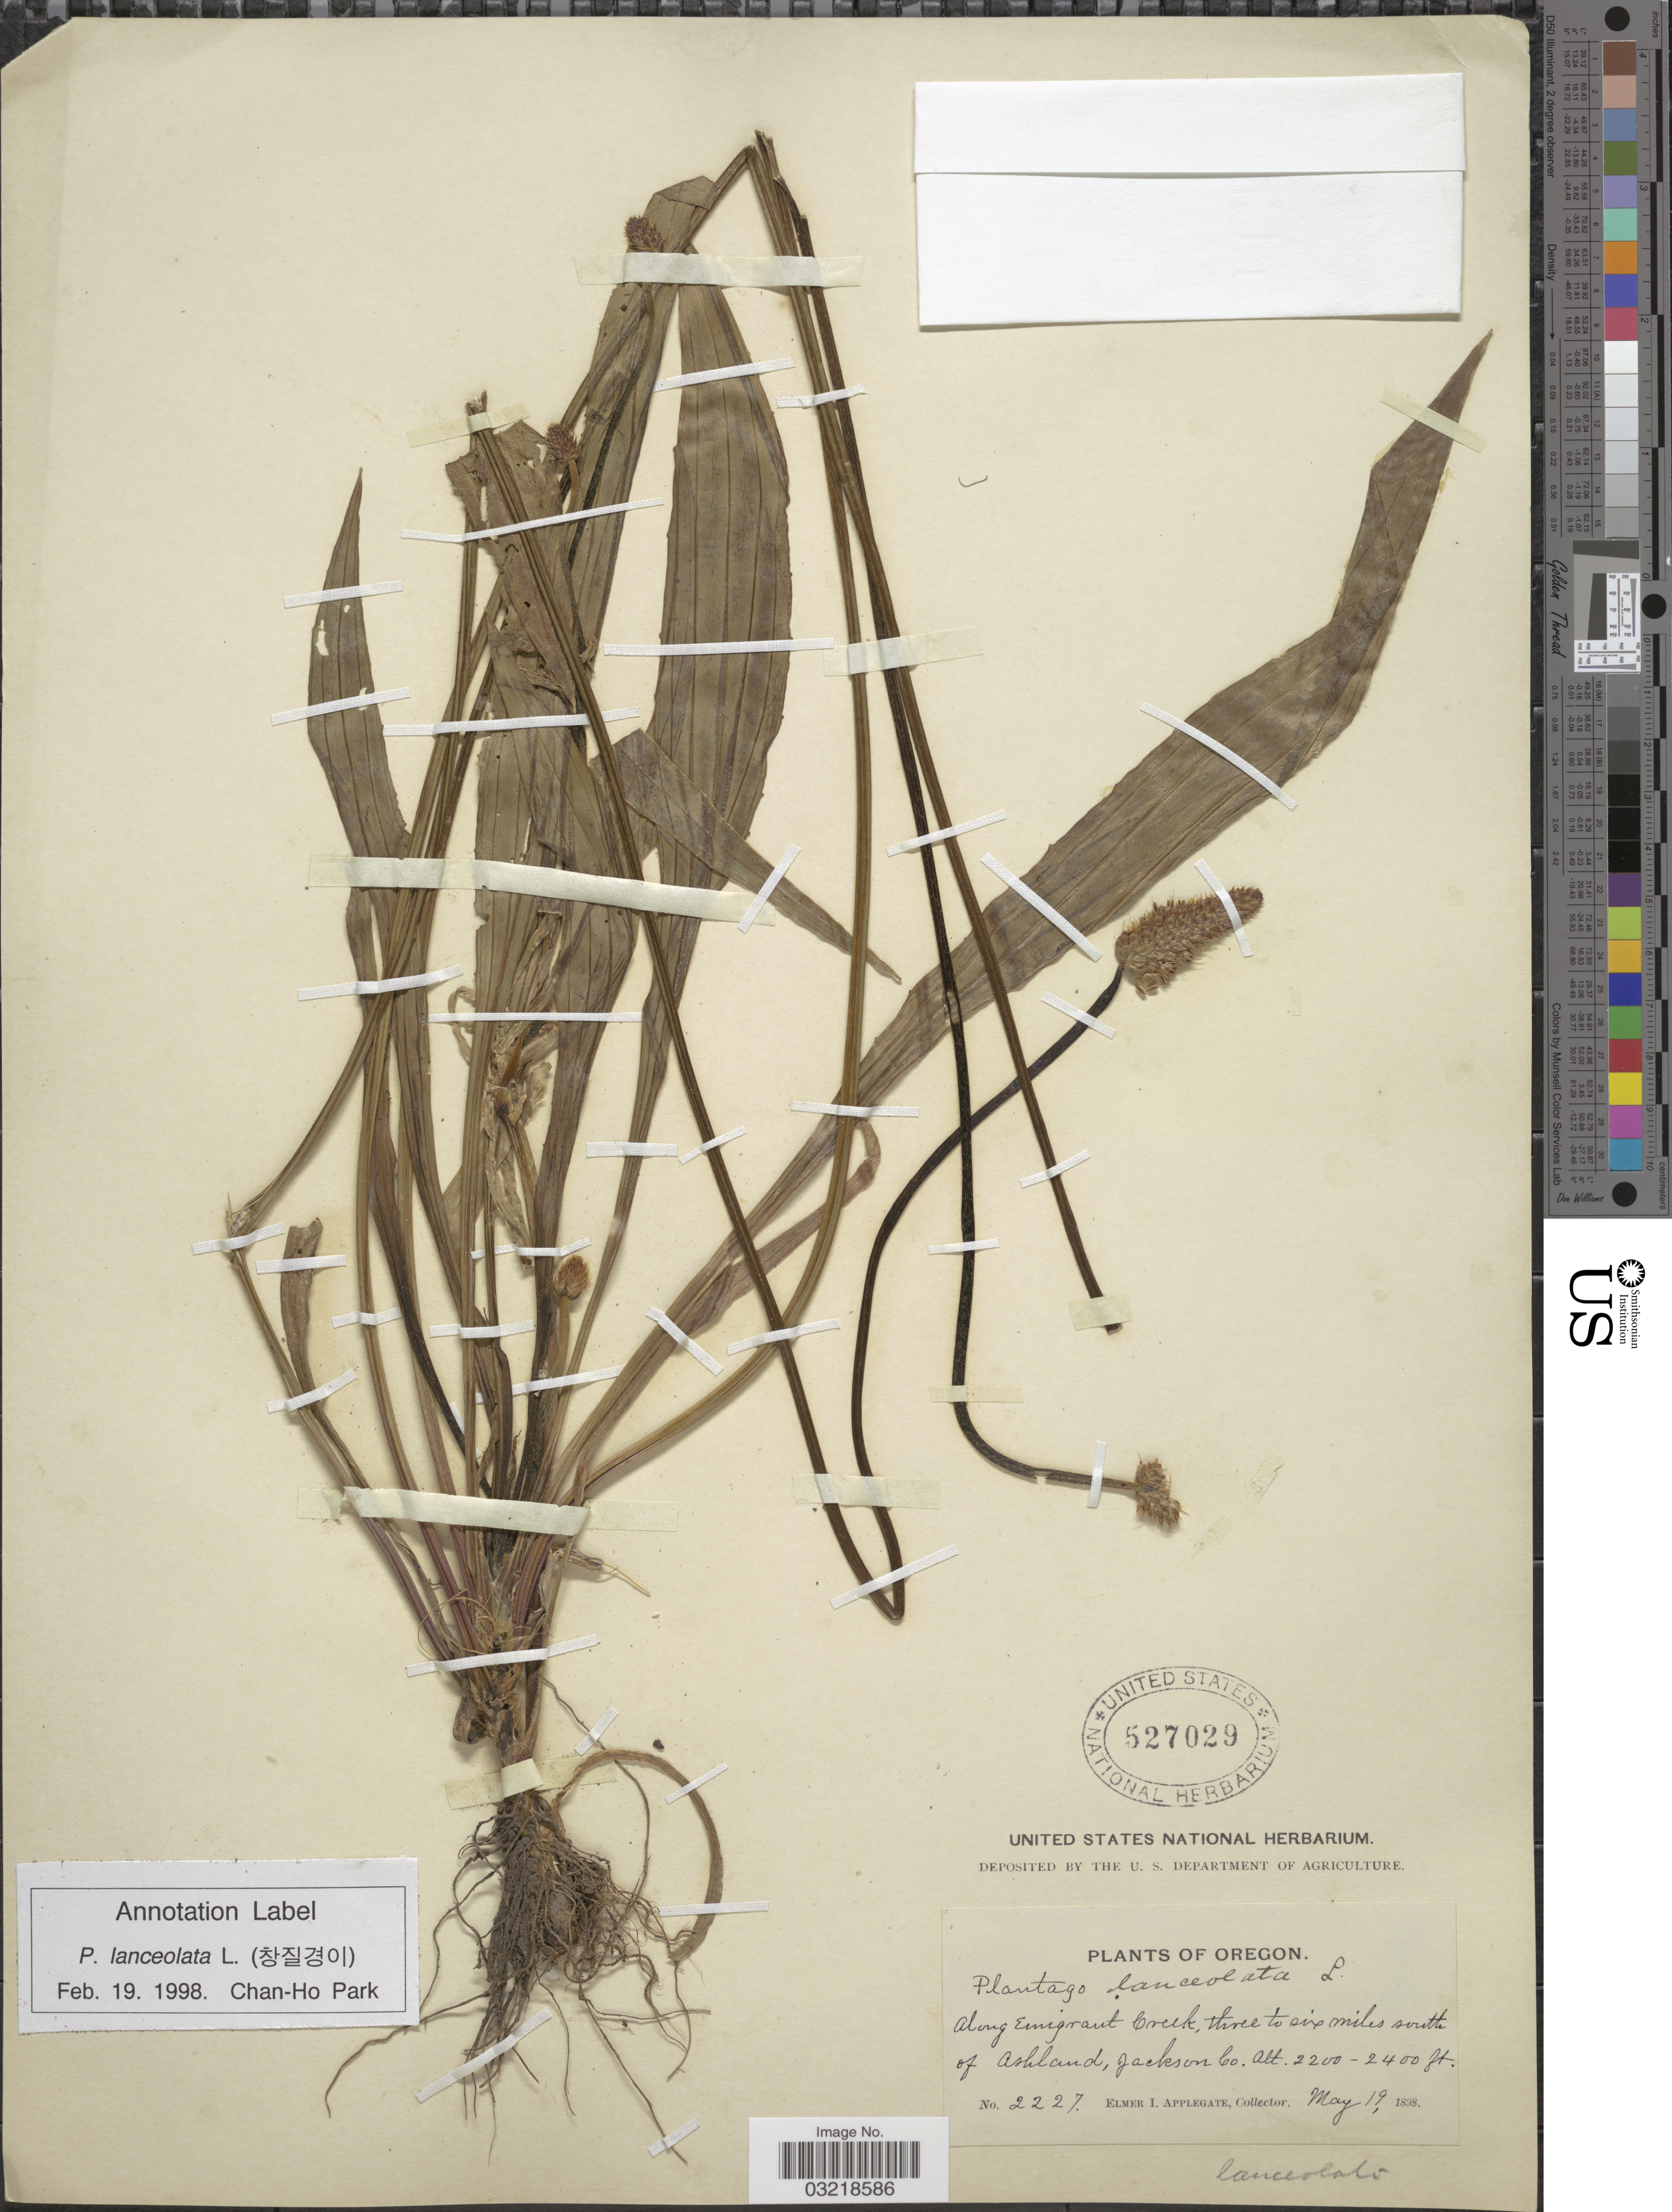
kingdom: Plantae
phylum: Tracheophyta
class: Magnoliopsida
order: Lamiales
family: Plantaginaceae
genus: Plantago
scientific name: Plantago lanceolata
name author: L.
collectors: E. I. Applegate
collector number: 2227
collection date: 1898-05-19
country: United States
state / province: Oregon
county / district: Jackson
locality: Along Emigrant Creek, three to six miles south of Ashland, Jackson Co.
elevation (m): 671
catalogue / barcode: US 527029